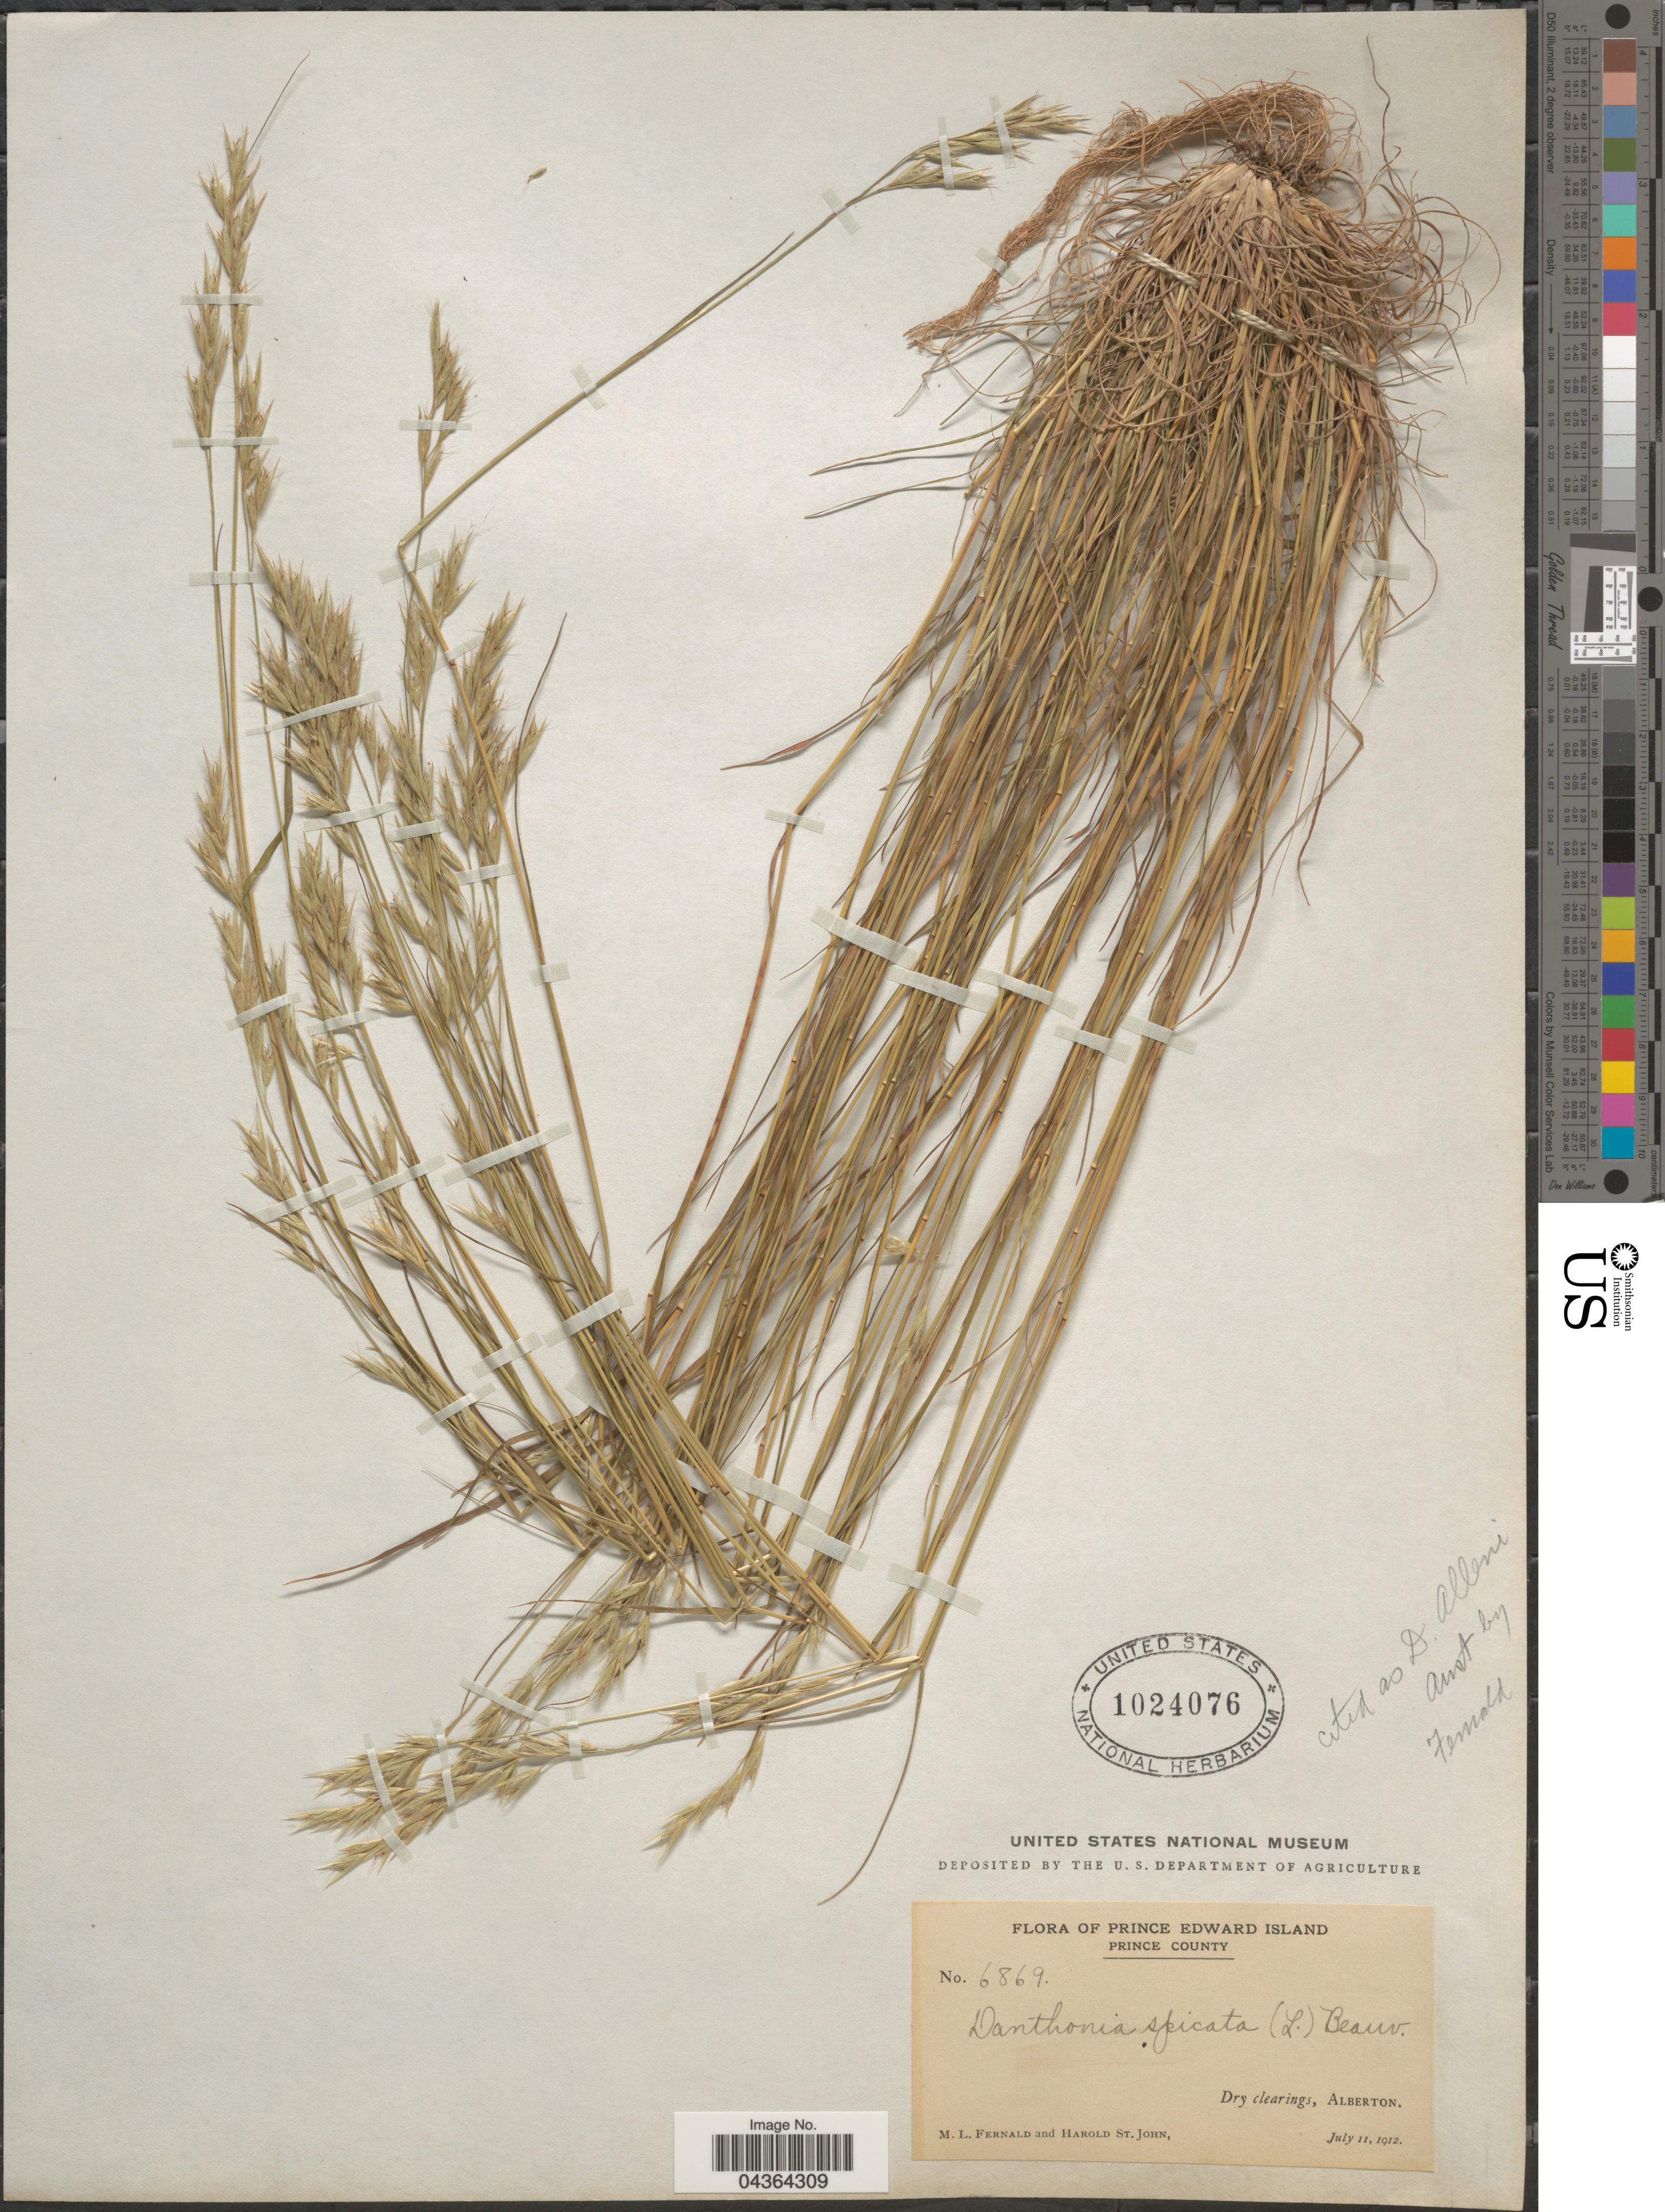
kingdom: Plantae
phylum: Tracheophyta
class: Liliopsida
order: Poales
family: Poaceae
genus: Danthonia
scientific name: Danthonia spicata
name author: (L.) P. Beauv. ex Roem. & Schult.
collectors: M. L. Fernald & H. St. John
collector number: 6869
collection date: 1912-07-11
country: Canada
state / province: Prince Edward Island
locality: Prince County. Dry clearings, Alberton.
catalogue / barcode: US 1024076